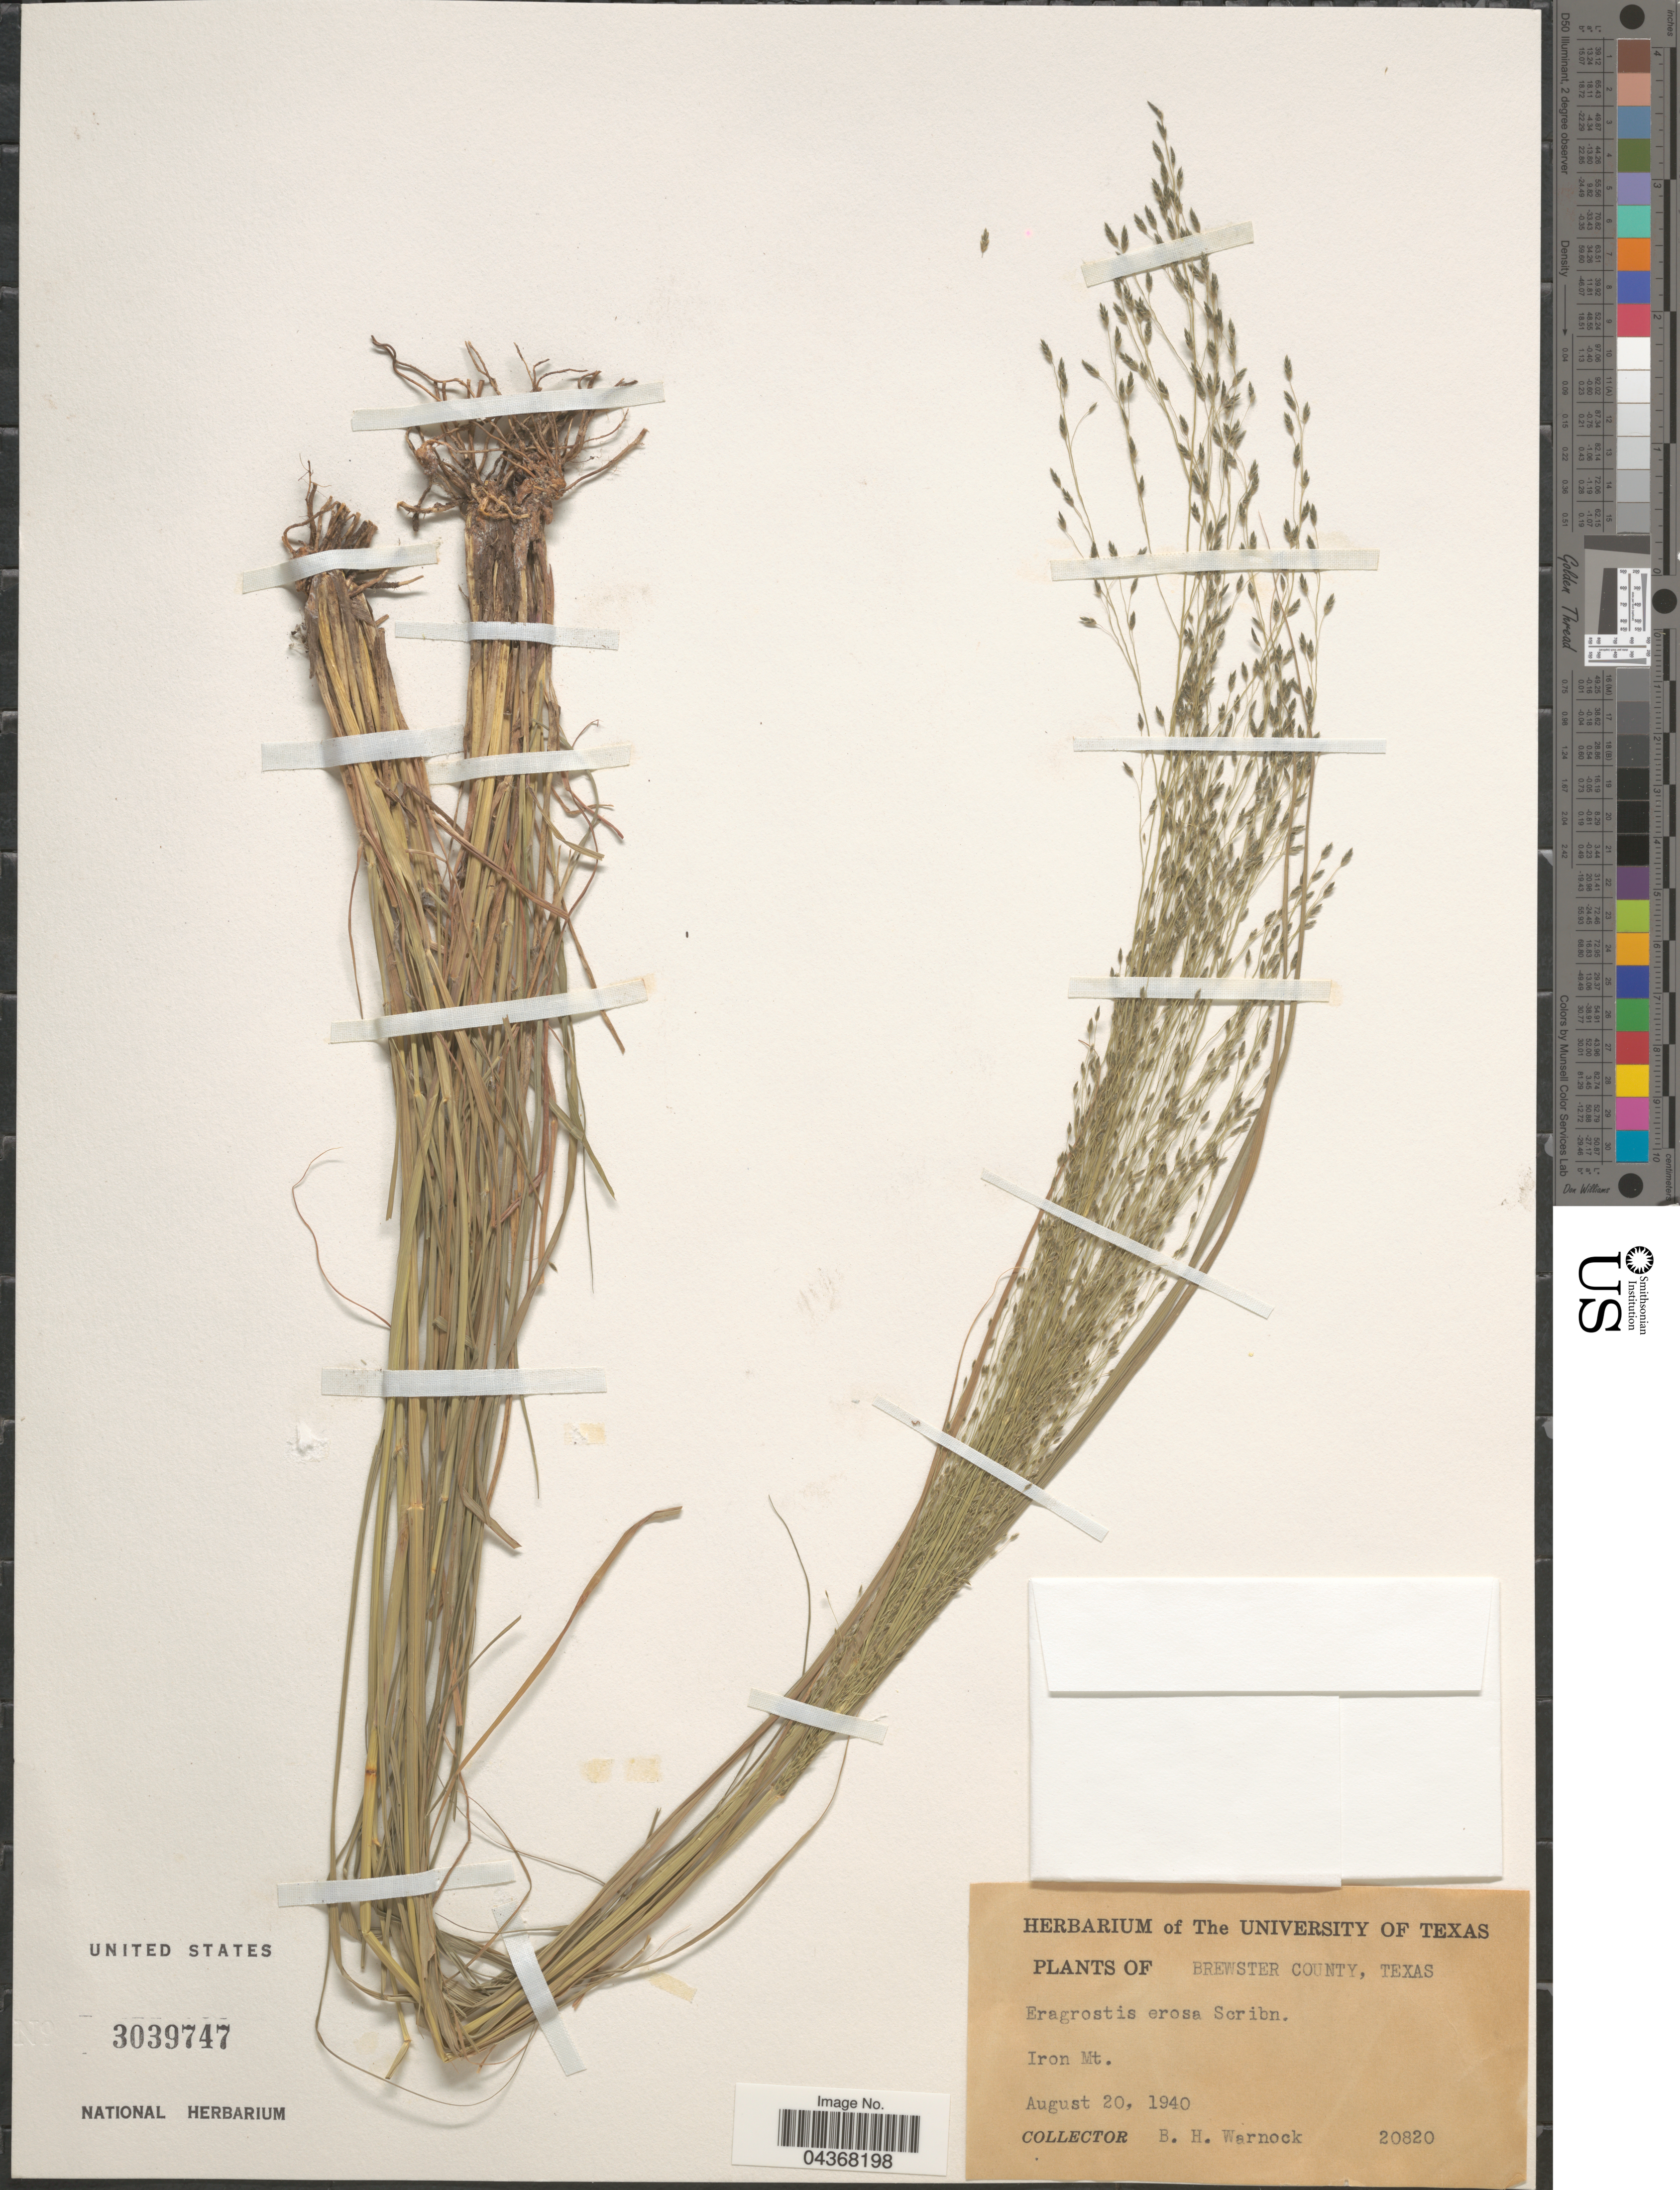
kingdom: Plantae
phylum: Tracheophyta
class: Liliopsida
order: Poales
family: Poaceae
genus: Eragrostis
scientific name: Eragrostis erosa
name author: Scribn. ex W.J. Beal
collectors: B. H. Warnock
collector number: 20820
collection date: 1940-08-20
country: United States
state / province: Texas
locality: Brewster County. Iron Mt.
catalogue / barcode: US 3039747